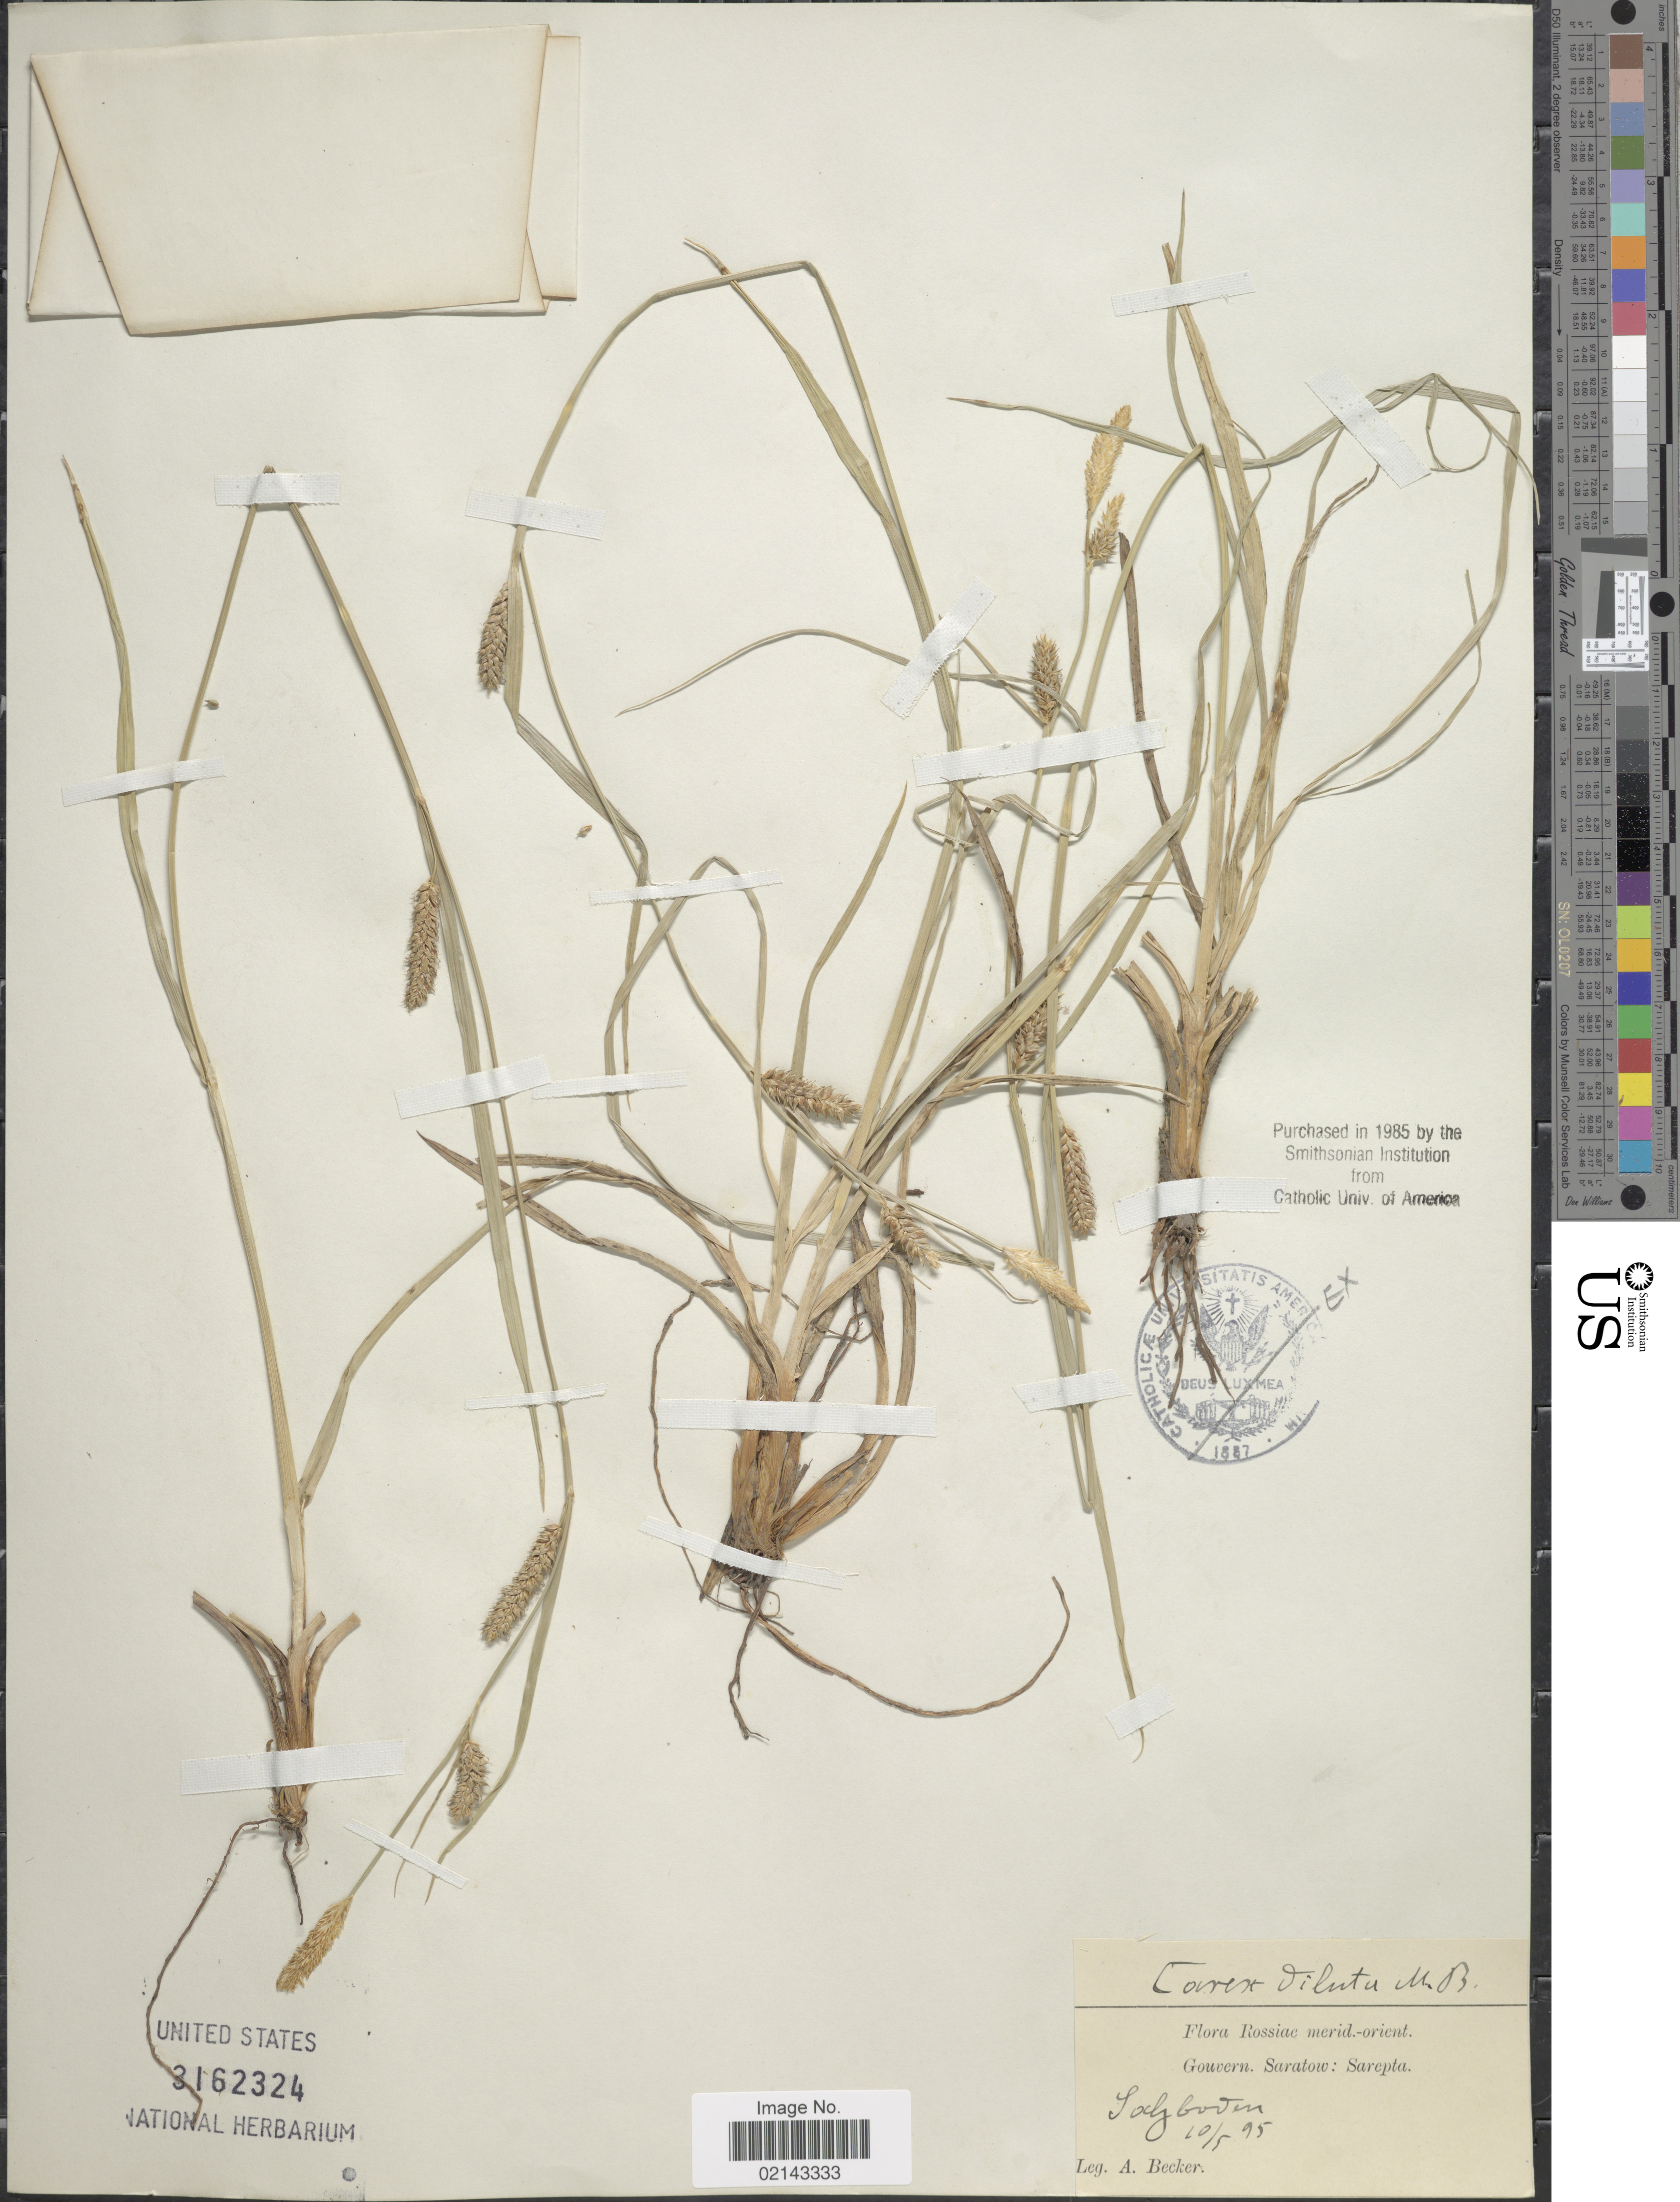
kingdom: Plantae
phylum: Tracheophyta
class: Liliopsida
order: Poales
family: Cyperaceae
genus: Carex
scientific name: Carex diluta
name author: M. Bieb.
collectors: A. Becker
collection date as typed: Transcribed d/m/y: 10/5/95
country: Russian Federation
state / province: Saratov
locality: Rossiae merid.-orient. Gouvern. Saratow: Sarepta, Salzboden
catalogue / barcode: US 3162324